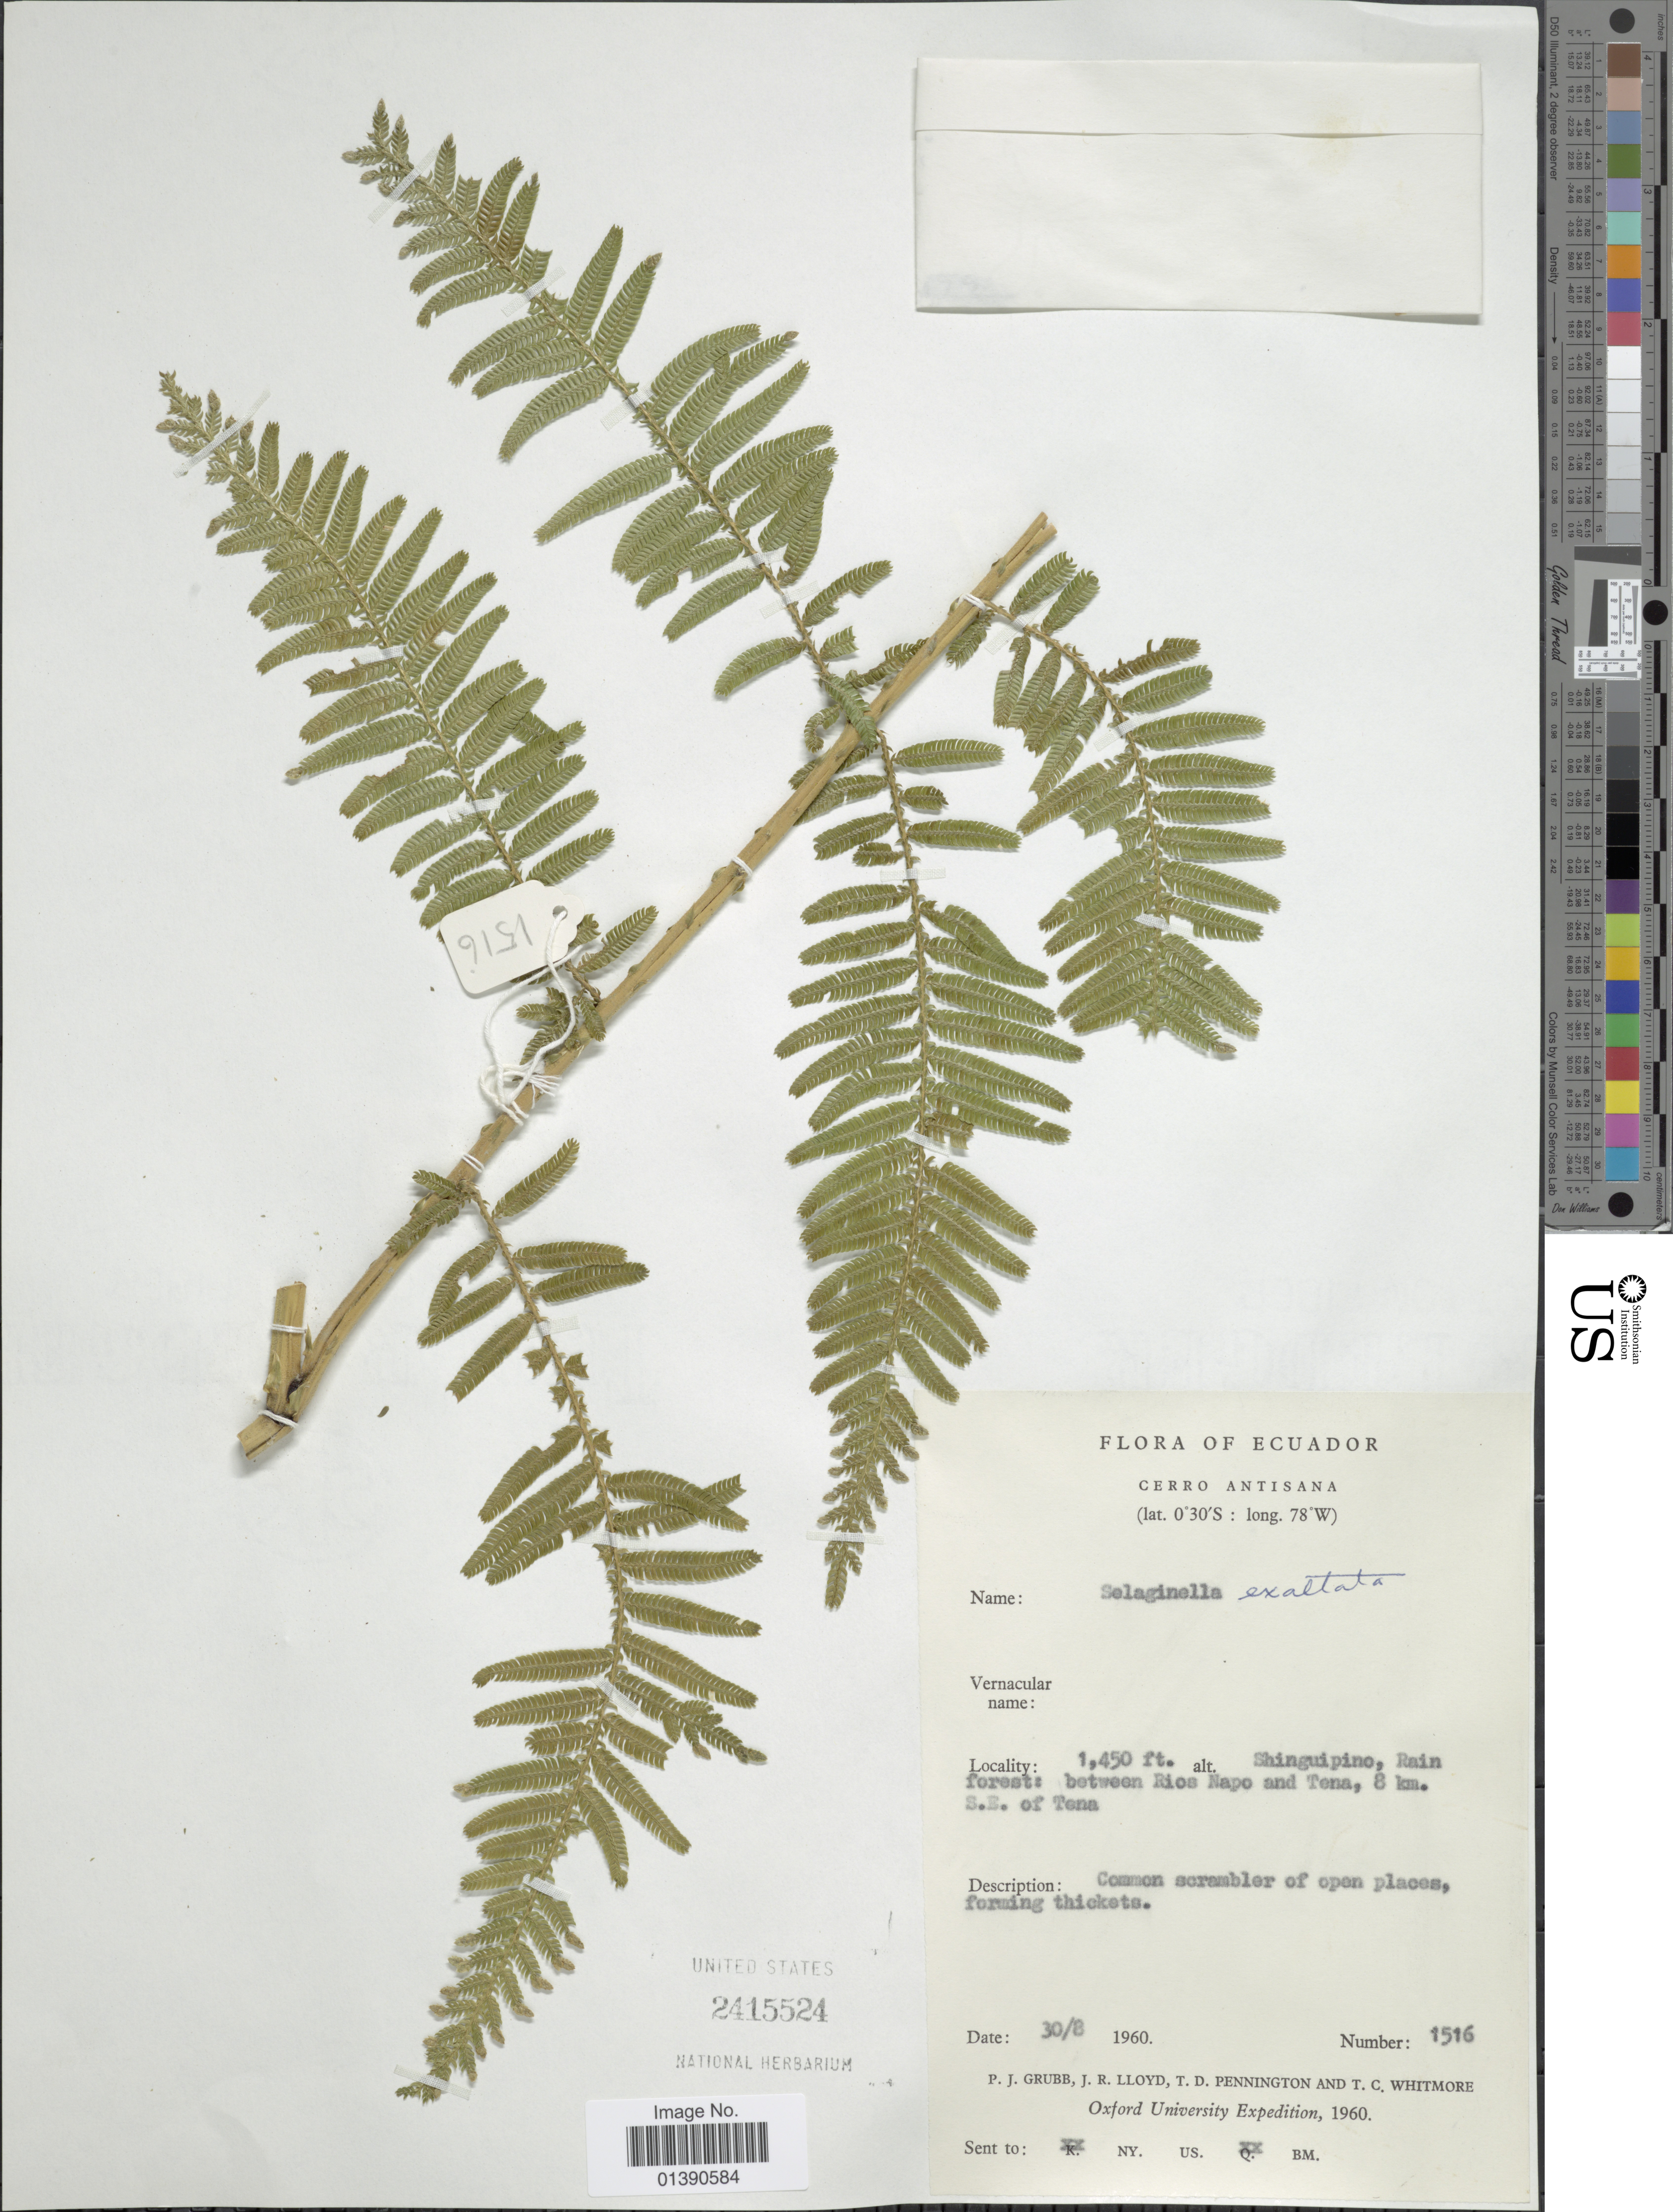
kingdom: Plantae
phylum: Tracheophyta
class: Lycopodiopsida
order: Selaginellales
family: Selaginellaceae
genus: Selaginella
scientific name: Selaginella exaltata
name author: (Kunze) Spring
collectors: P. J. Grubb, J. R. Lloyd, T. D. Pennington & T. C. Whitmore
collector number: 1516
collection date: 1960-08-30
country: Ecuador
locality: Cerro Antisana, Shinguipino, Rain forest: between Rios Napo and tena, 8 km. S.E. of Tena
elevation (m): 442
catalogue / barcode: US 2415524